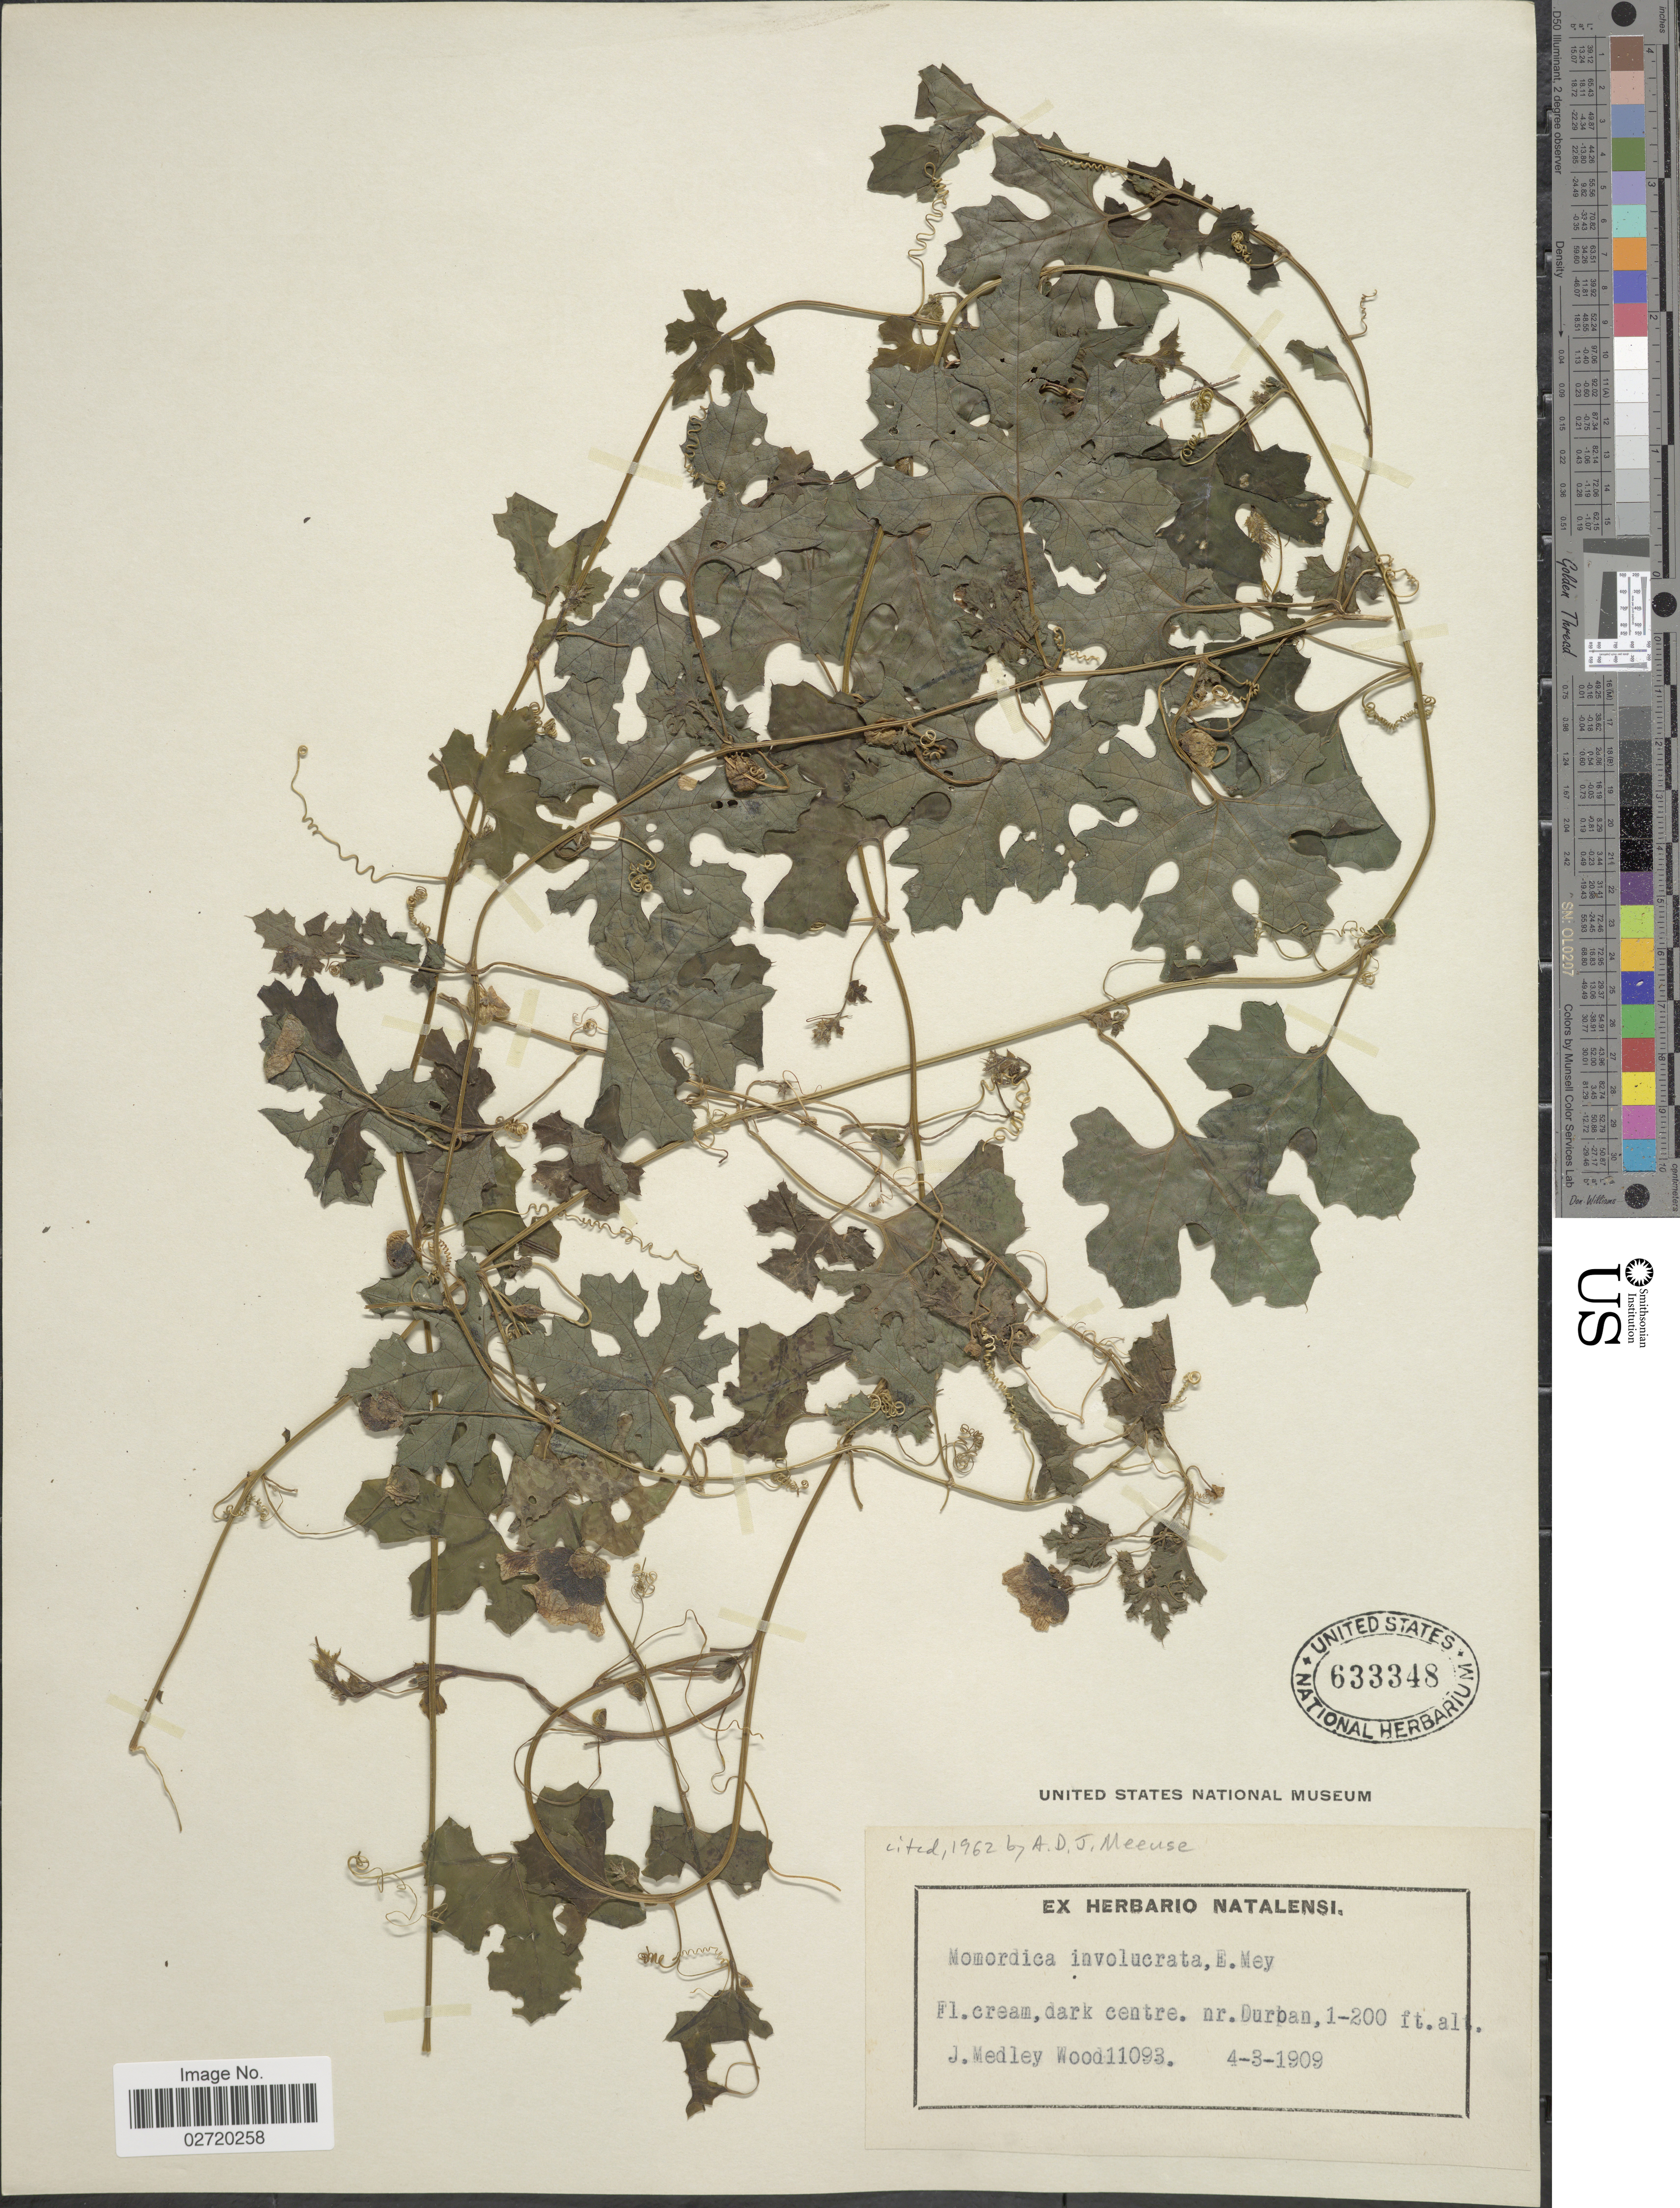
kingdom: Plantae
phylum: Tracheophyta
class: Magnoliopsida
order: Cucurbitales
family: Cucurbitaceae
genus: Momordica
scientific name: Momordica involucrata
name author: E. Mey.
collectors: J. Medley Wood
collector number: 11093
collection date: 1909-03-04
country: South Africa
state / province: KwaZulu-Natal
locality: Nr. Durban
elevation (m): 30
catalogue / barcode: US 633348